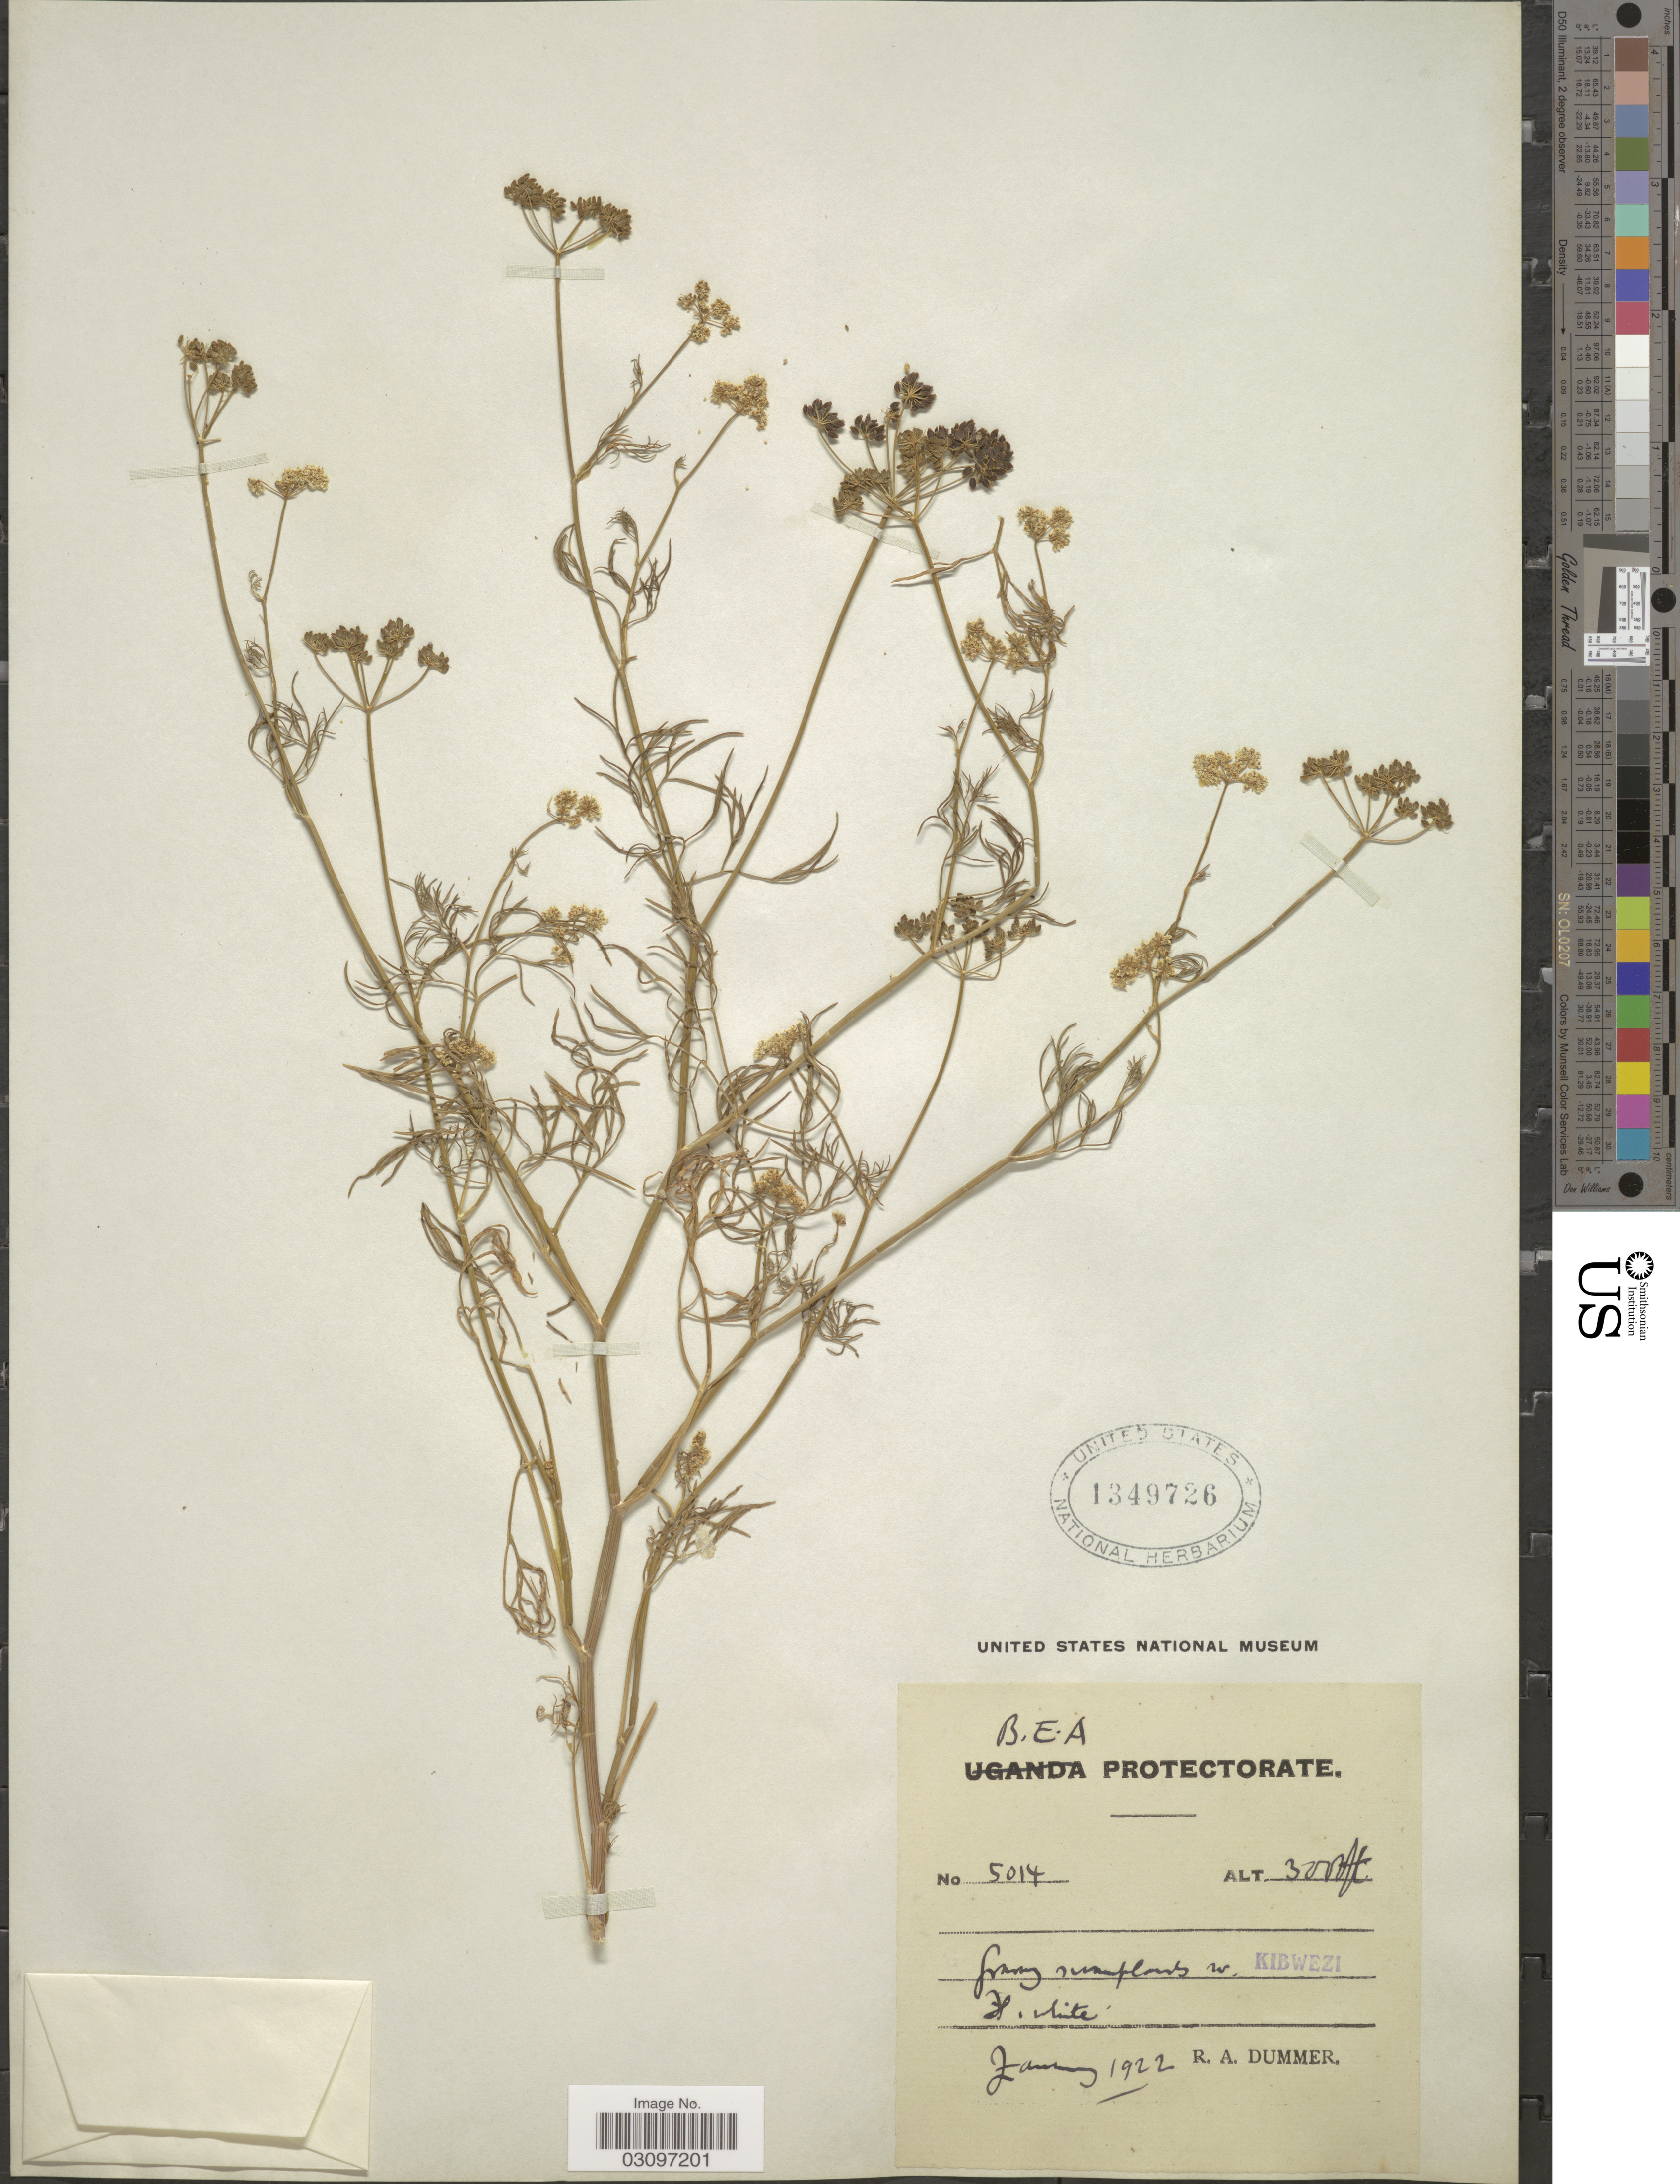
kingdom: Plantae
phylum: Tracheophyta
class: Magnoliopsida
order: Apiales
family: Apiaceae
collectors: R. Dümmer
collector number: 5014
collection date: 1922-01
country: Kenya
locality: B.E.A. Protectorate. Grassy [illegible text] nr. Kibwezi.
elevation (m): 914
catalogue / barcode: US 1349726